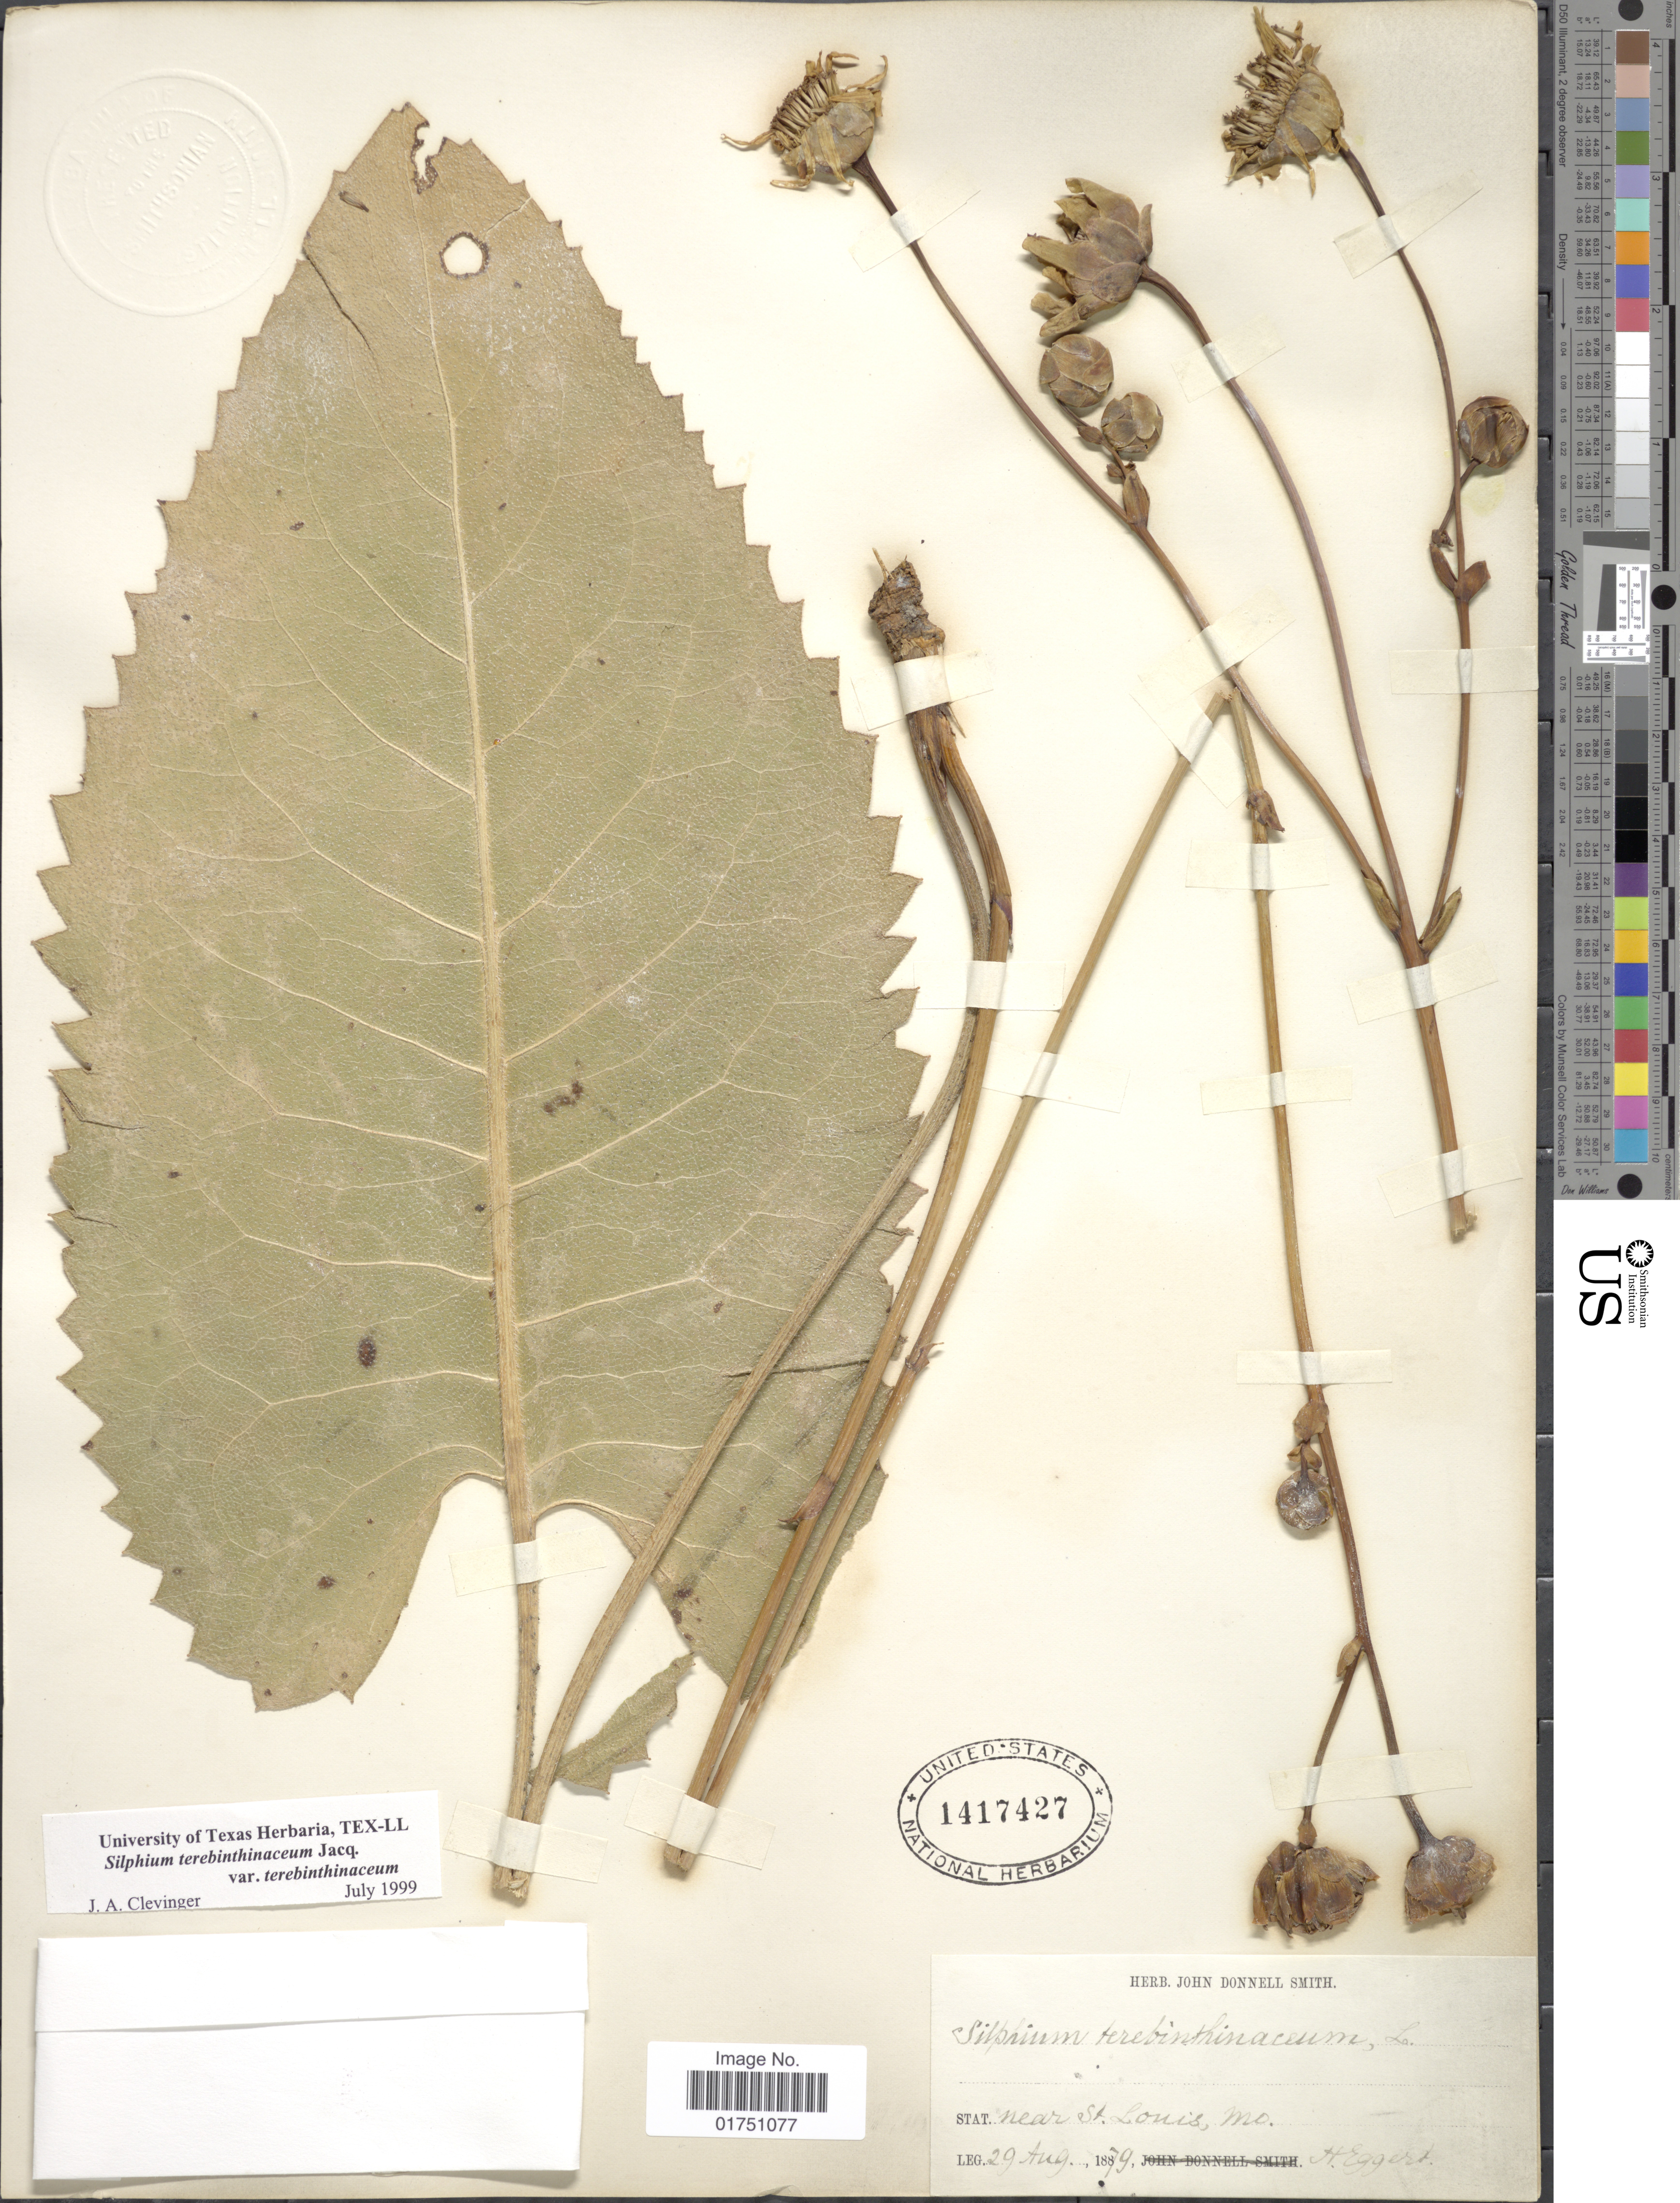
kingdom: Plantae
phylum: Tracheophyta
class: Magnoliopsida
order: Asterales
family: Asteraceae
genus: Silphium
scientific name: Silphium terebinthinaceum var. terebinthinaceum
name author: Jacq.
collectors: H. Eggert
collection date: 1879-08-29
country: United States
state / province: Missouri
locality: Near St. Louis, Mo.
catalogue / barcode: US 1417427